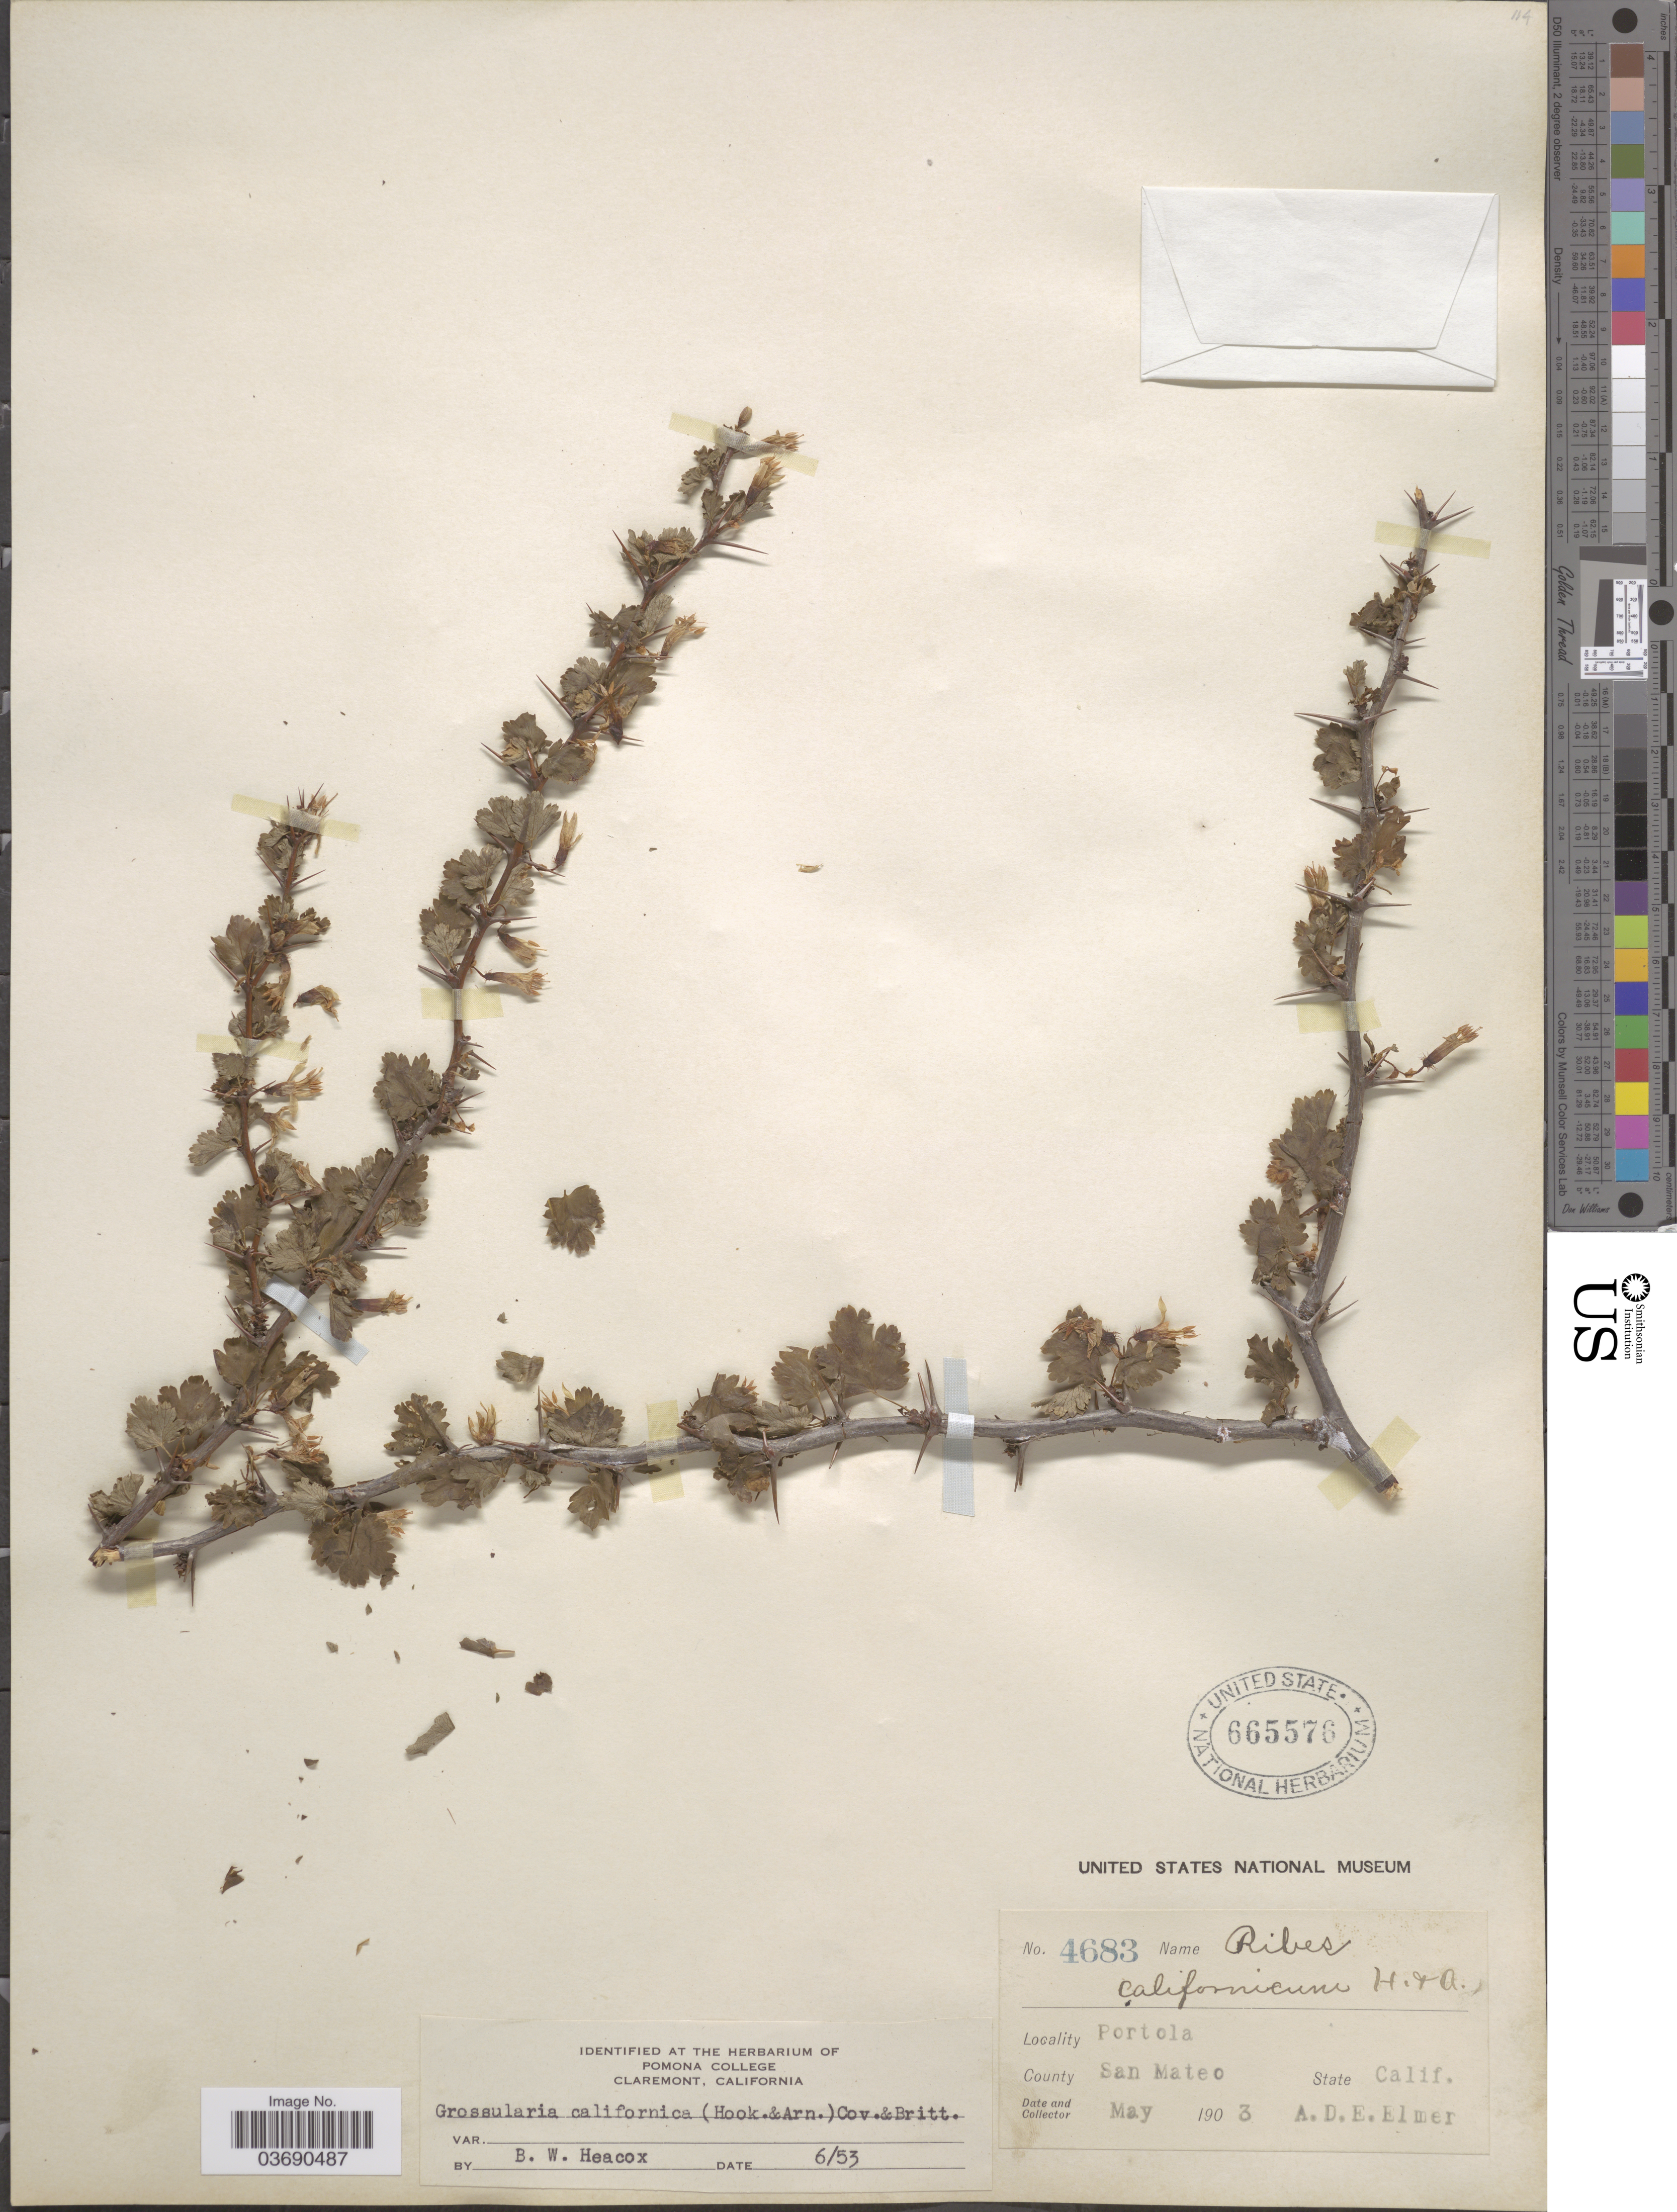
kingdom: Plantae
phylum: Tracheophyta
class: Magnoliopsida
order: Saxifragales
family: Grossulariaceae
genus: Ribes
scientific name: Ribes californicum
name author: Hook. & Arn.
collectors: A. D. E. Elmer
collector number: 4683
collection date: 1903-05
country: United States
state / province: California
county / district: San Mateo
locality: Portola. County San Mateo.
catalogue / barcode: US 665576